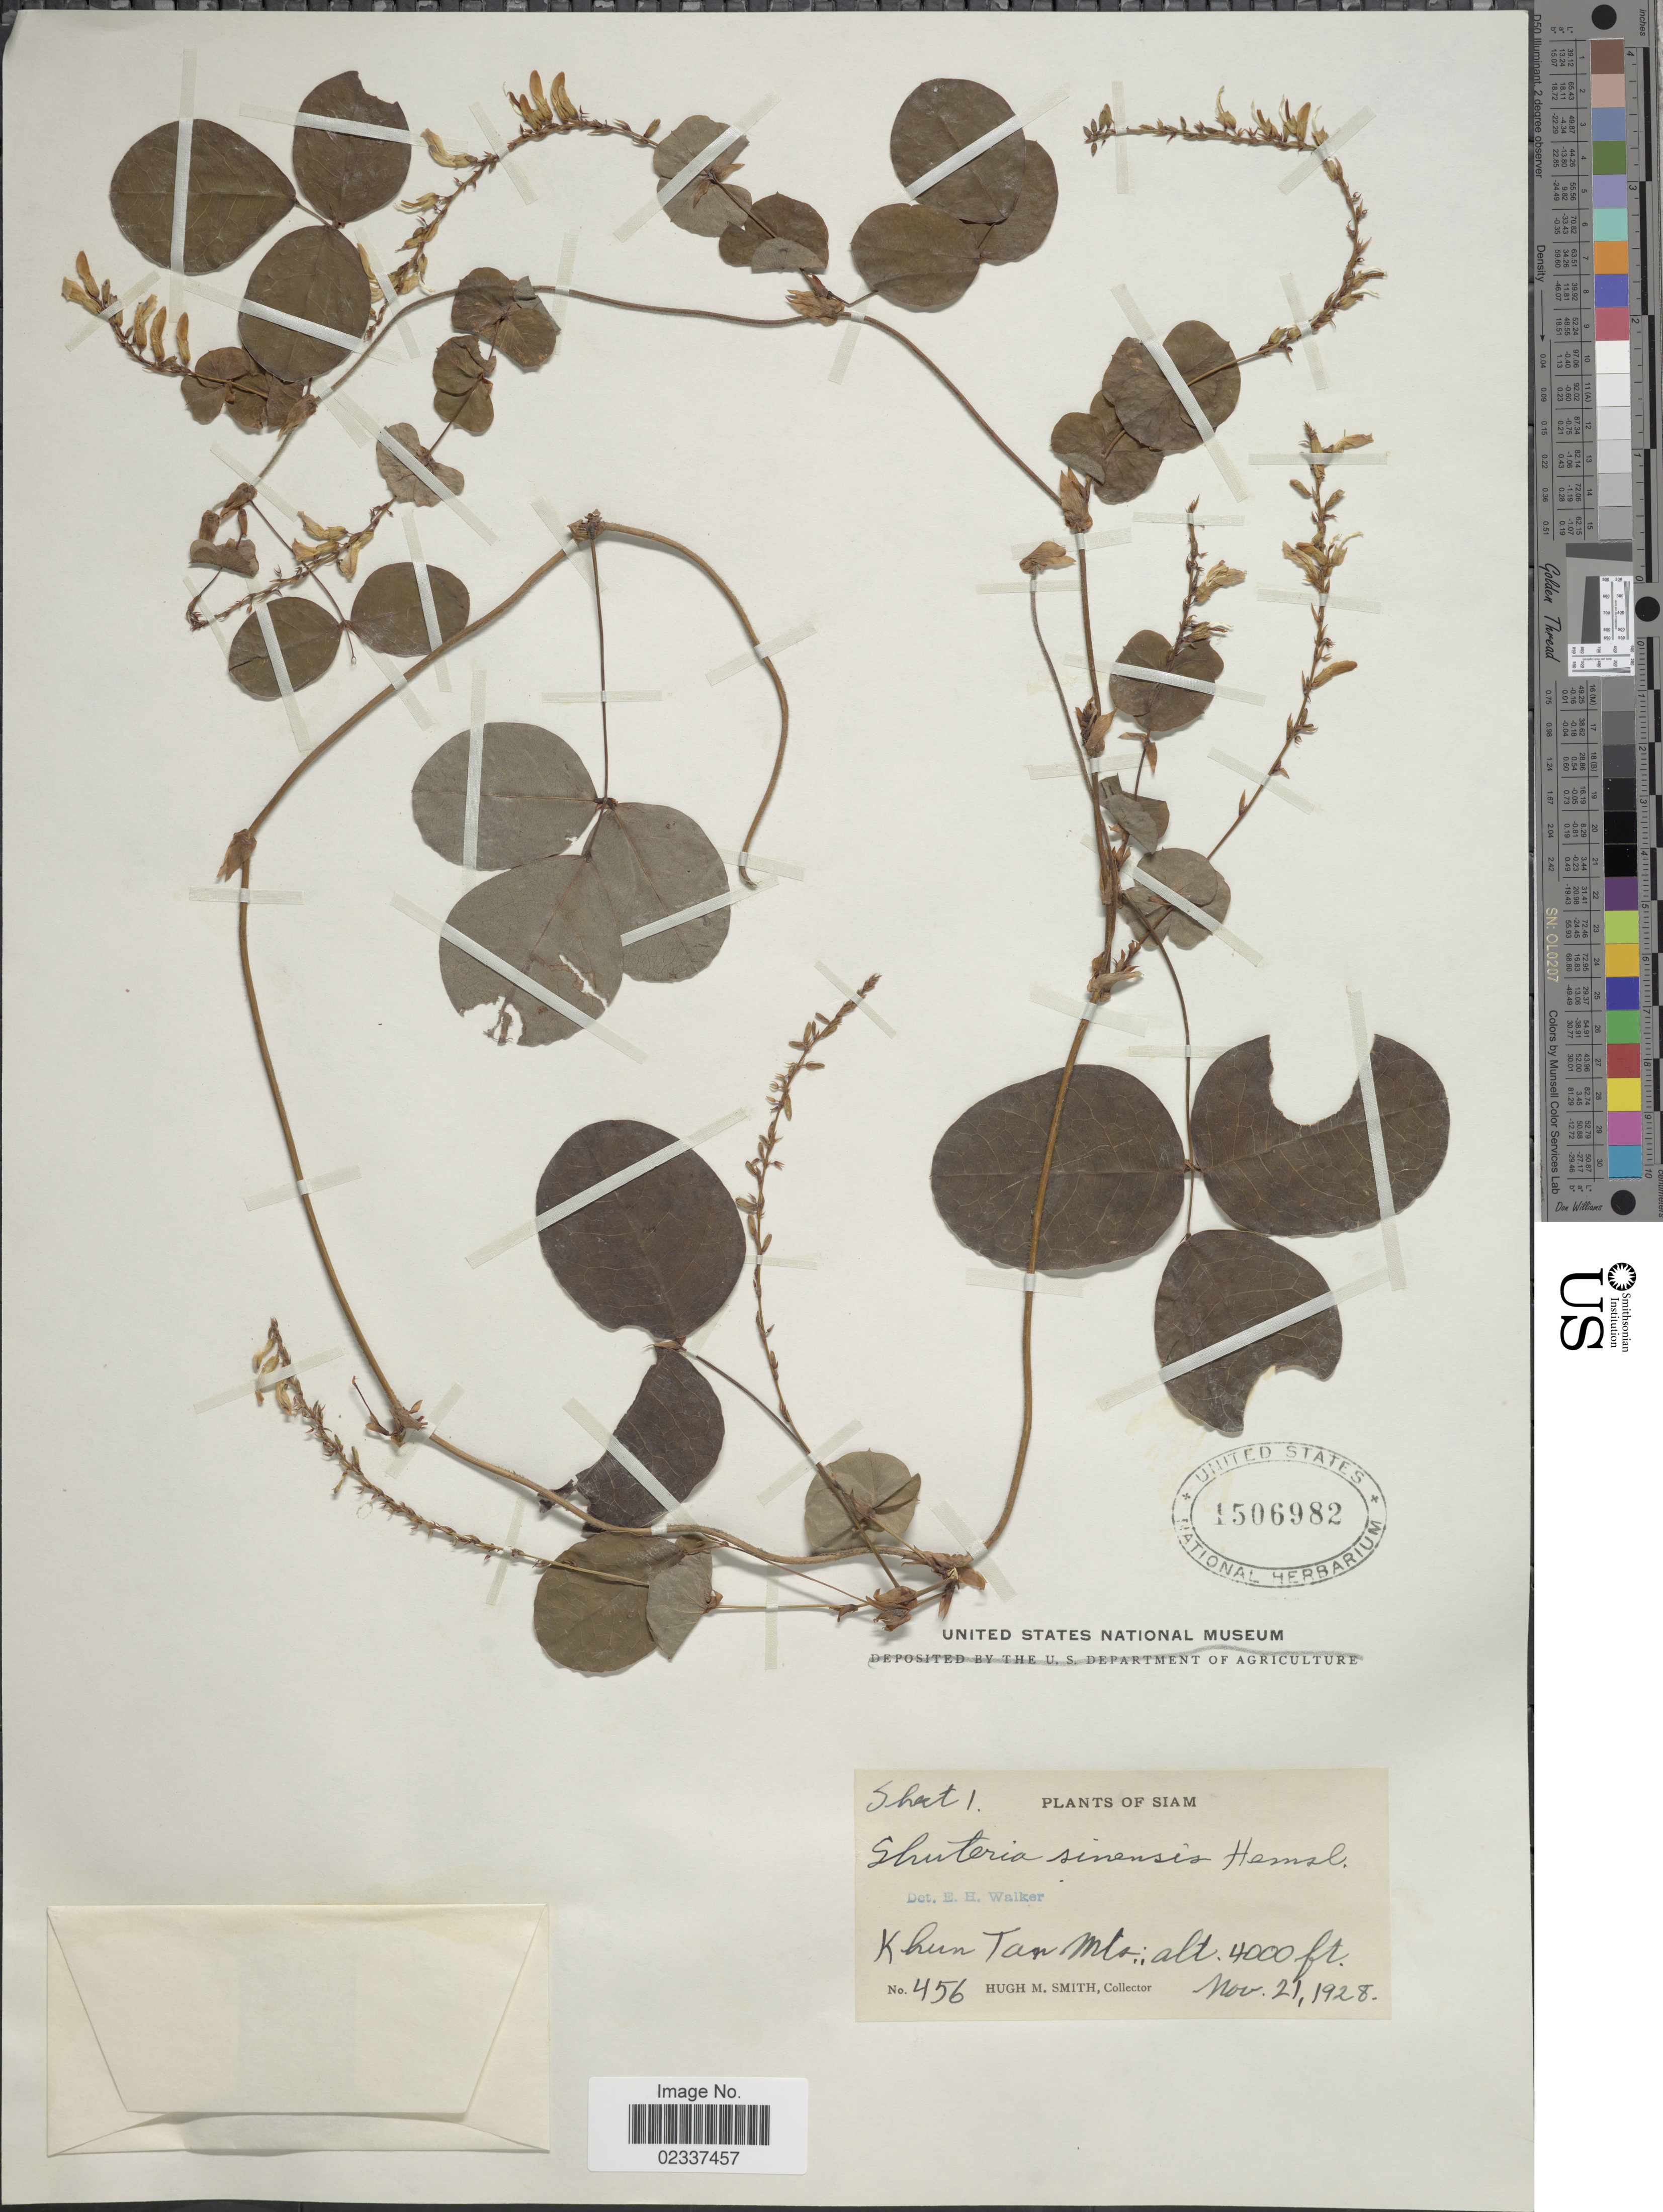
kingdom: Plantae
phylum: Tracheophyta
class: Magnoliopsida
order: Fabales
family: Fabaceae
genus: Shuteria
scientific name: Shuteria sinensis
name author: Hemsl.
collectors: H. M. Smith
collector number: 456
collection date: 1928-11-21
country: Thailand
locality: Khun Tan Mts., Siam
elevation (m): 1219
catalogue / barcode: US 1506982